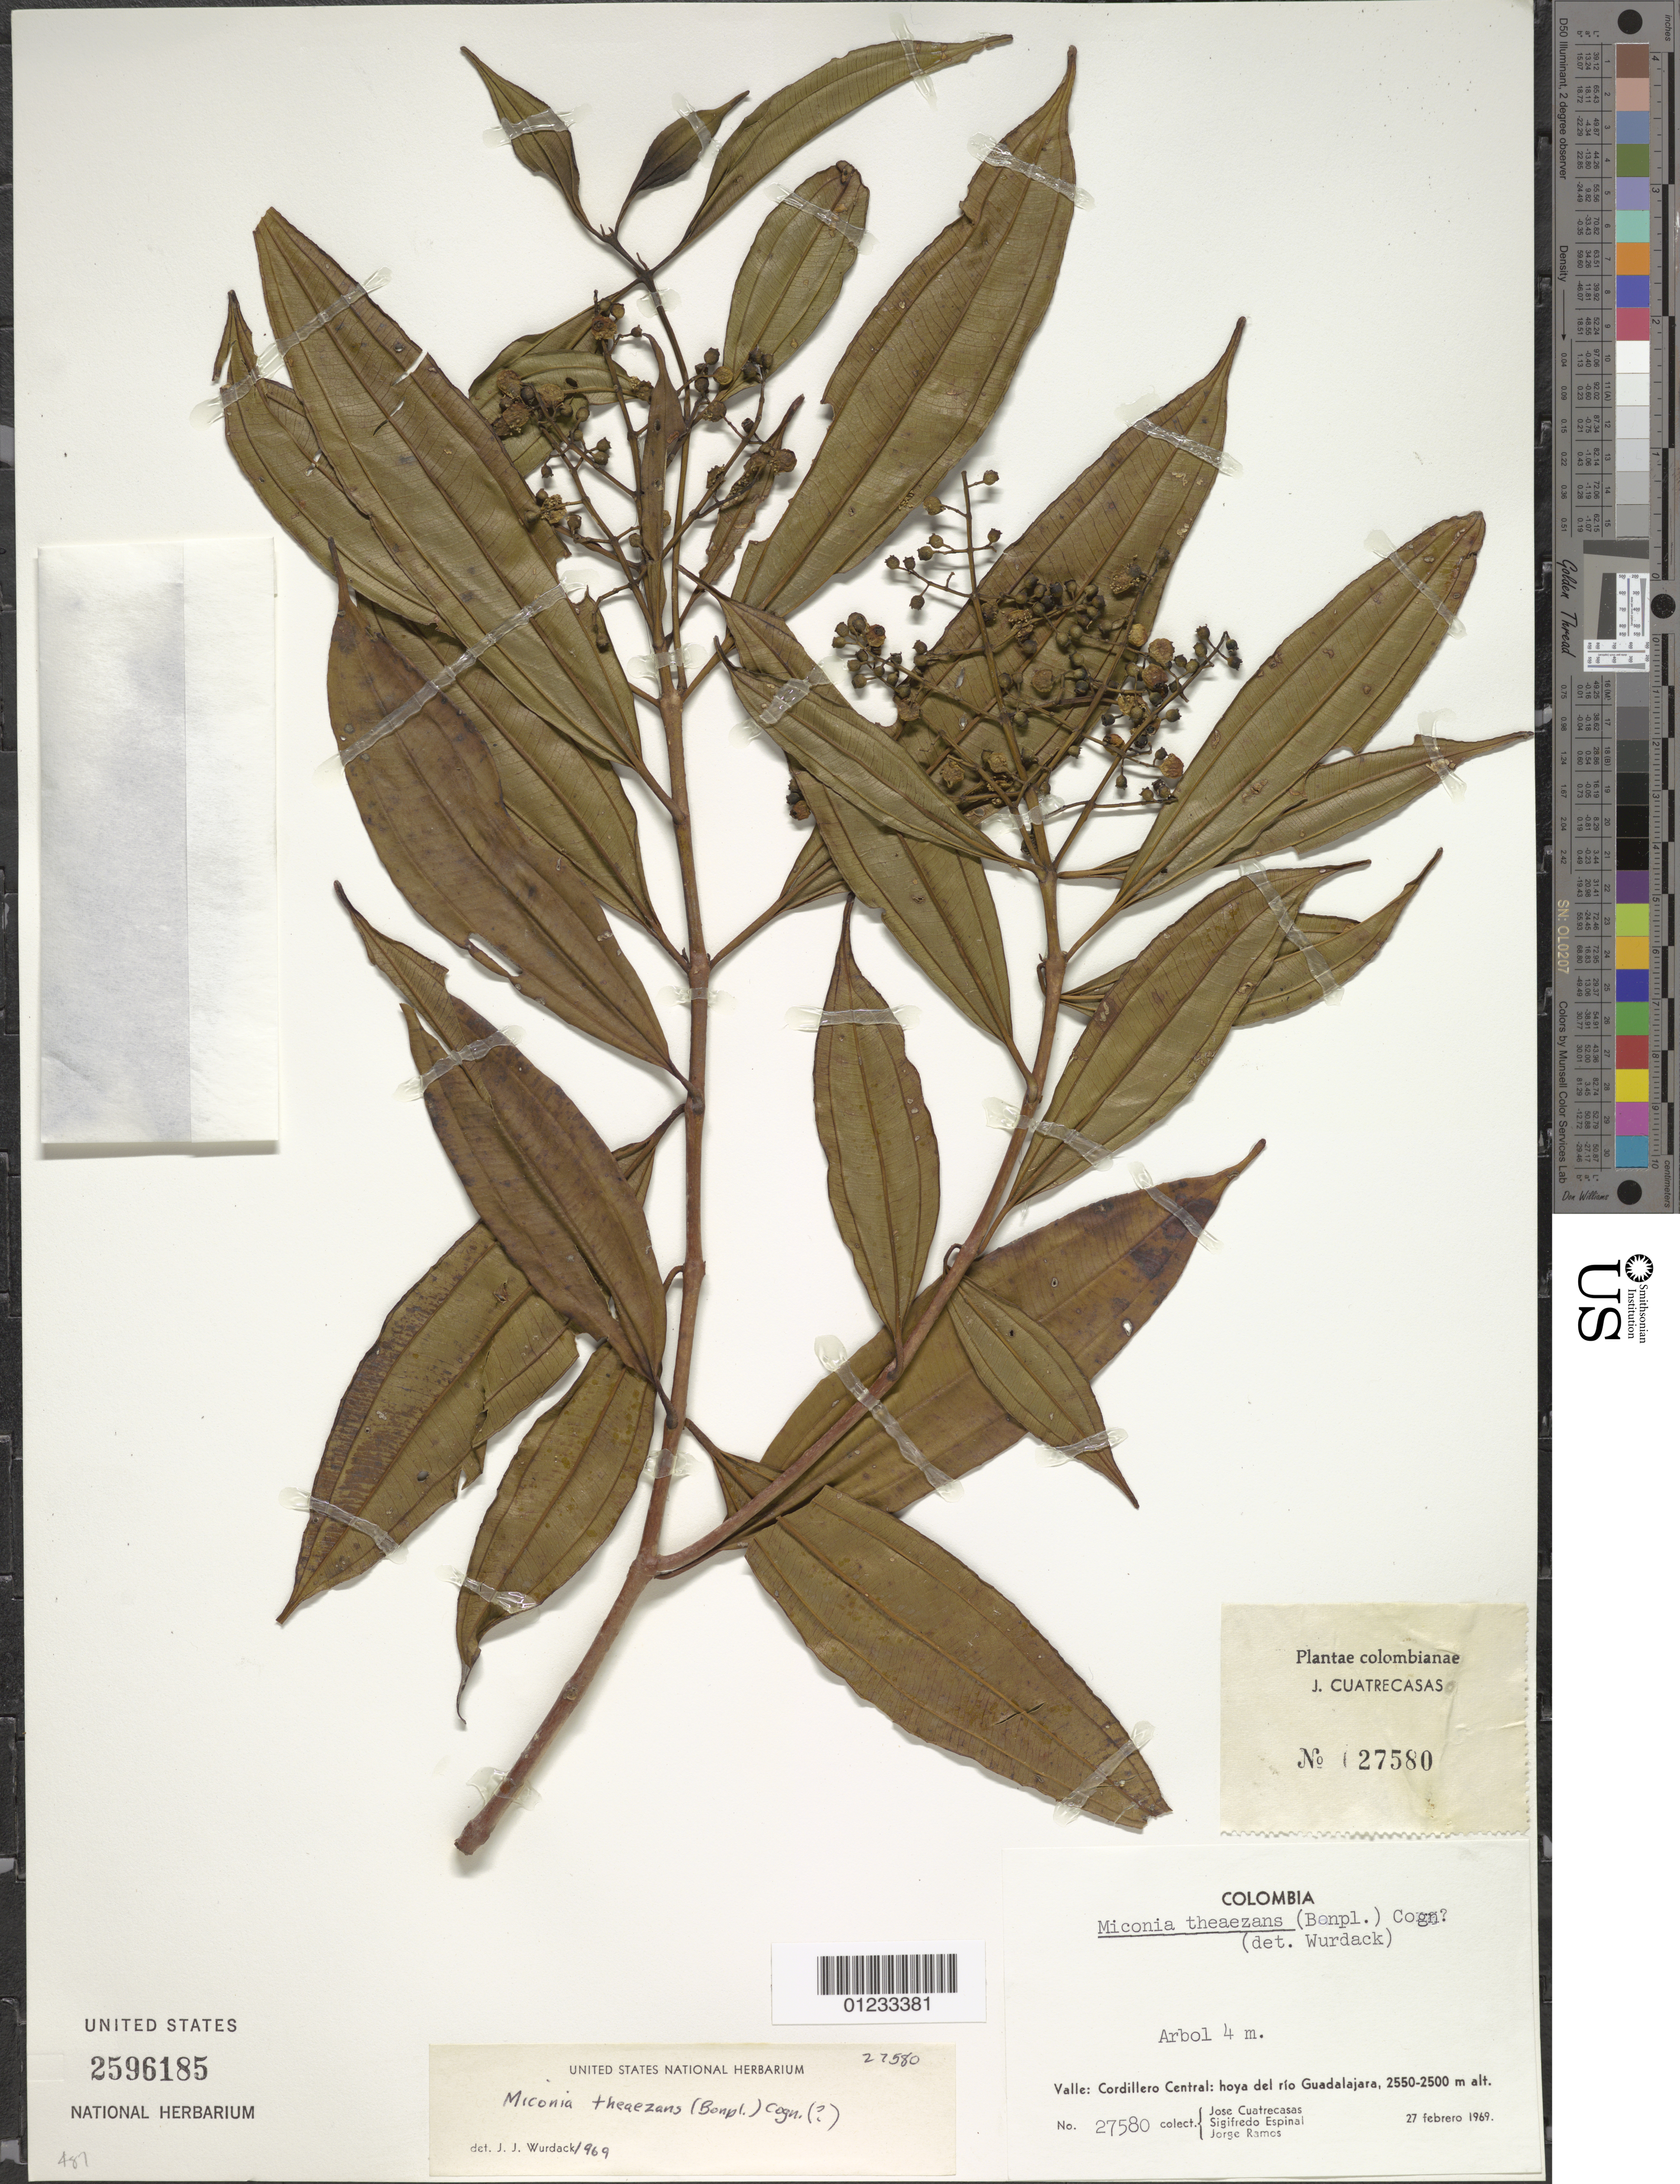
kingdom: Plantae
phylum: Tracheophyta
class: Magnoliopsida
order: Myrtales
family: Melastomataceae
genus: Miconia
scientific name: Miconia theizans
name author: (Bonpl.) Cogn.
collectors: J. Cuatrecasas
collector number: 27580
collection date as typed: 27-Feb-69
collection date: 1969-02-27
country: Colombia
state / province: Valle del Cauca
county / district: Cordillero Central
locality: Cordillera Central, hoya del Río Guadalajara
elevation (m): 2550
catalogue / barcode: US 2596185